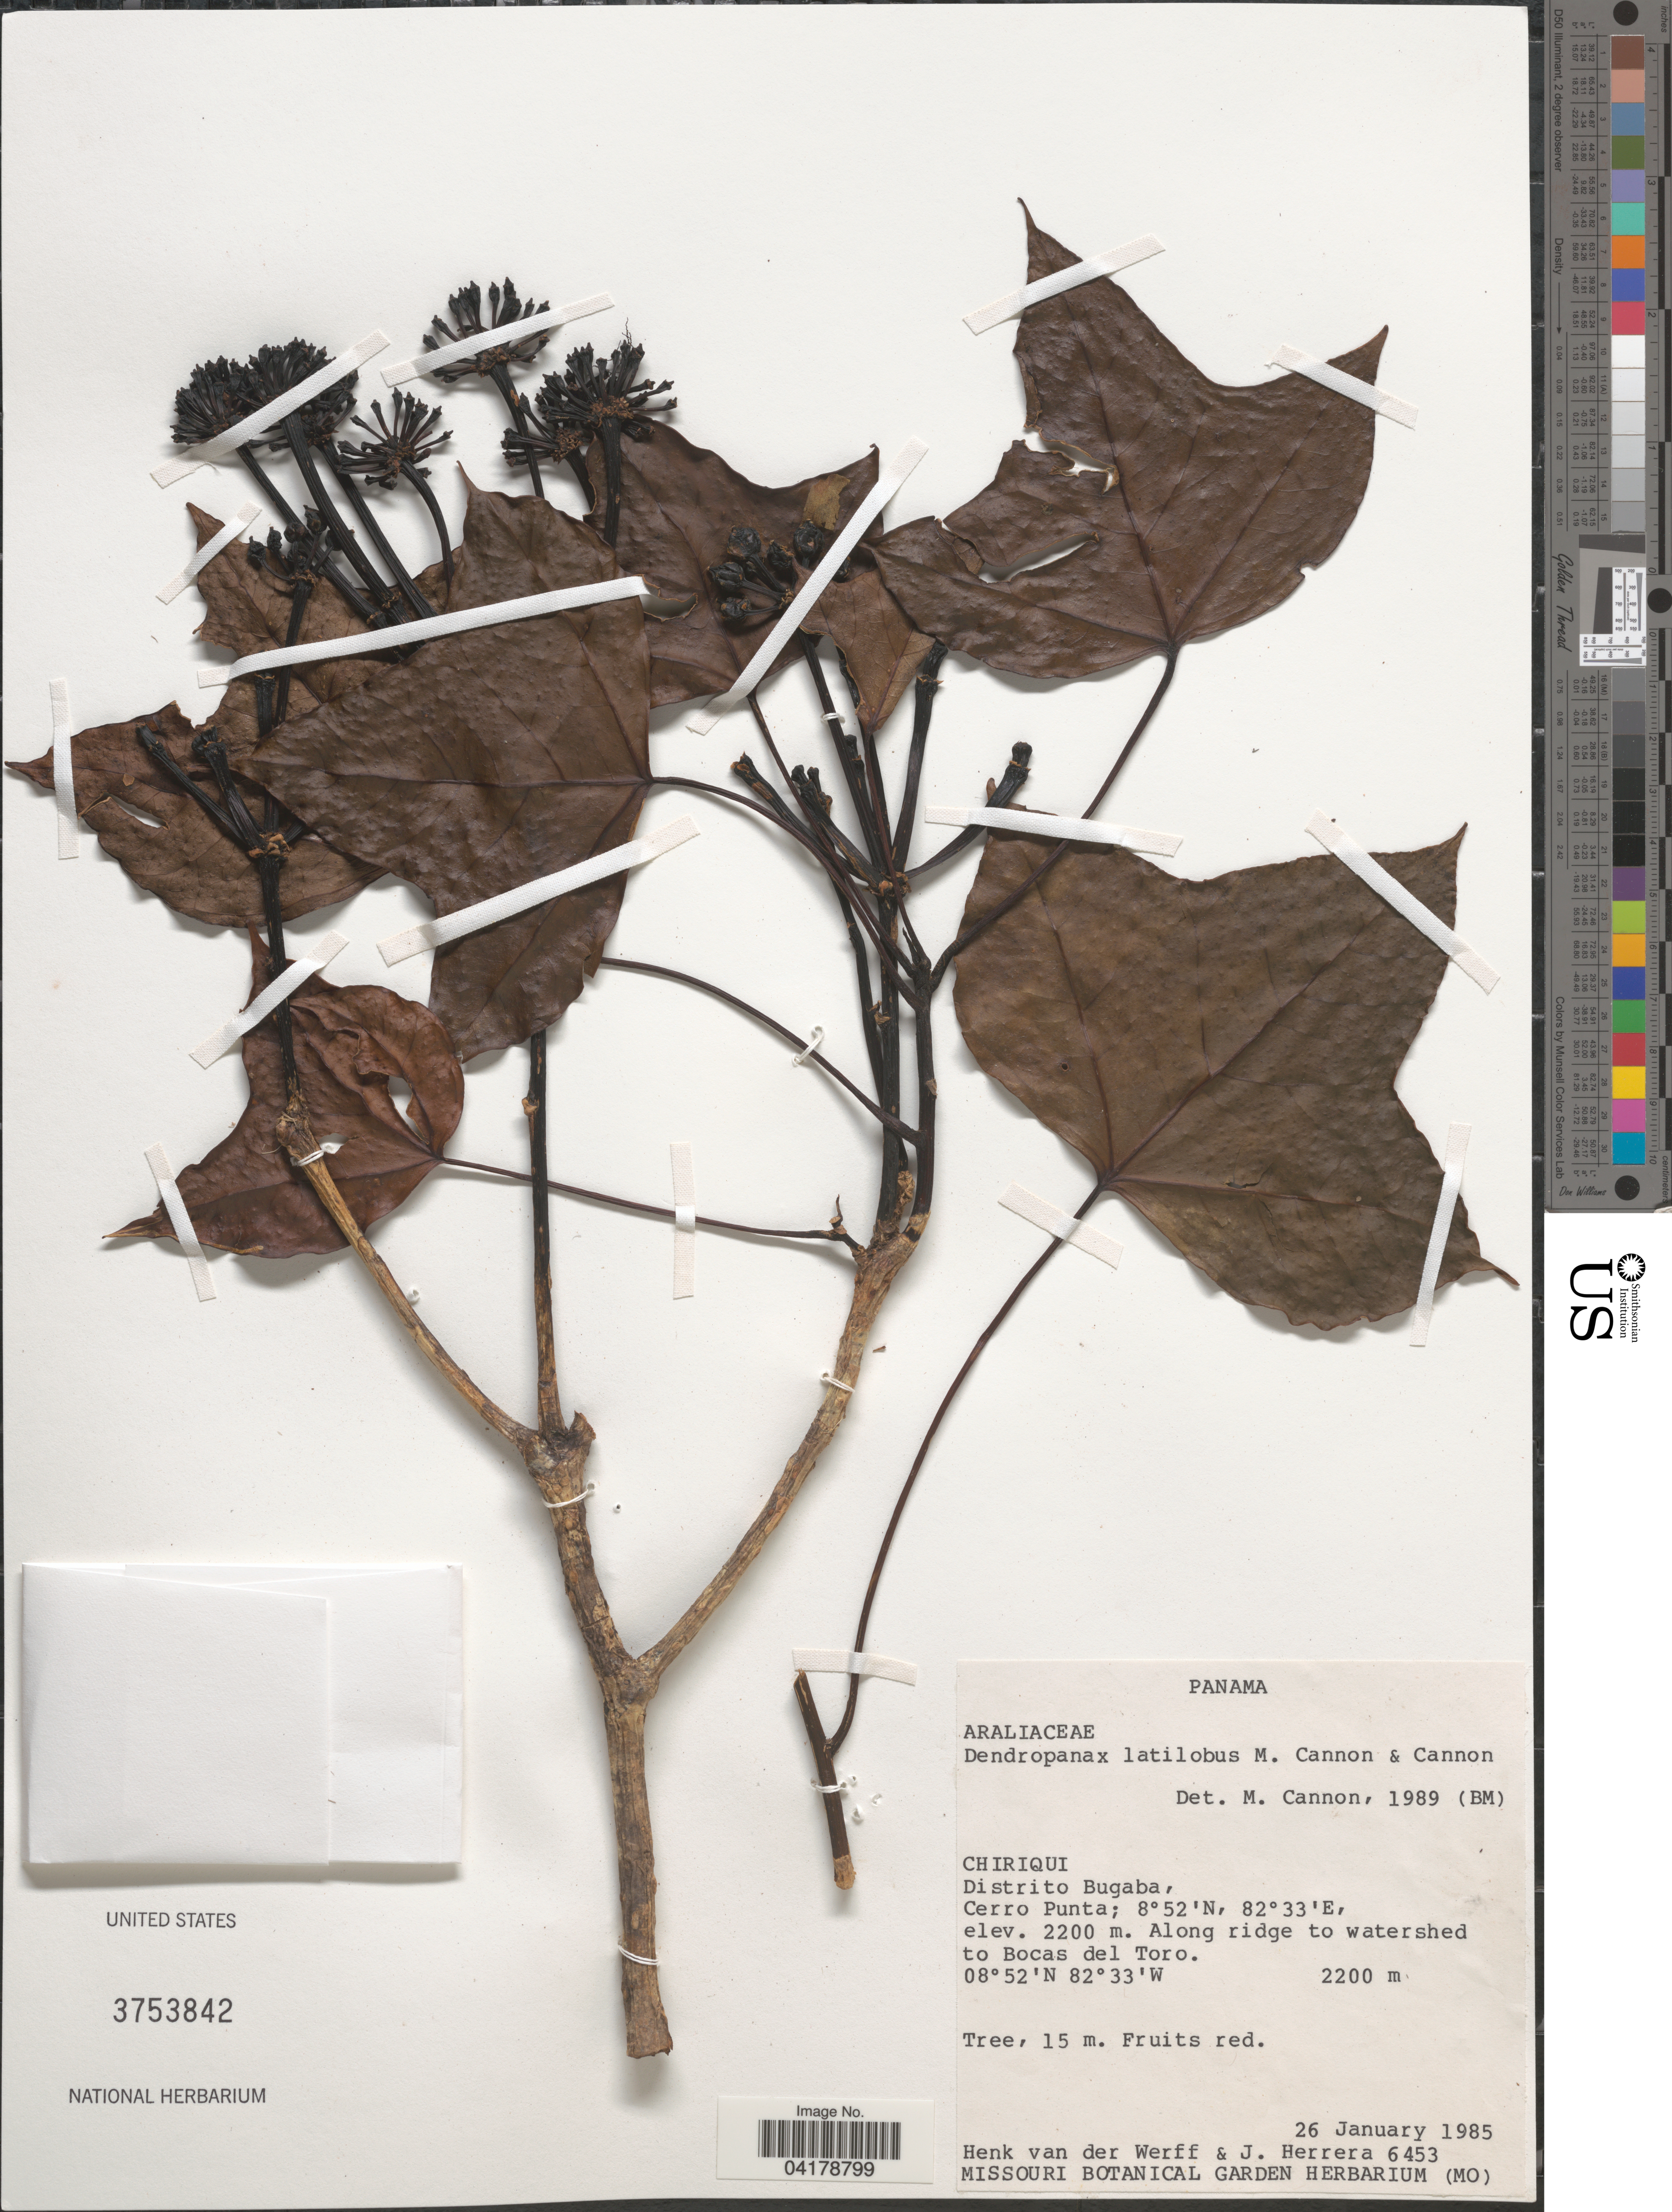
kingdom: Plantae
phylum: Tracheophyta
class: Magnoliopsida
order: Apiales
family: Araliaceae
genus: Dendropanax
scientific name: Dendropanax latilobus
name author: M.J. Cannon & Cannon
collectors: H. van der Werff & J. Herrera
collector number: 6453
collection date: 1985-01-26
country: Panama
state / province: Chiriqui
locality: Distrito Bugaba, Cerro Punta. Along ridge to watershed to Bocas del Toro.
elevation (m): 2200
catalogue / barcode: US 3753842